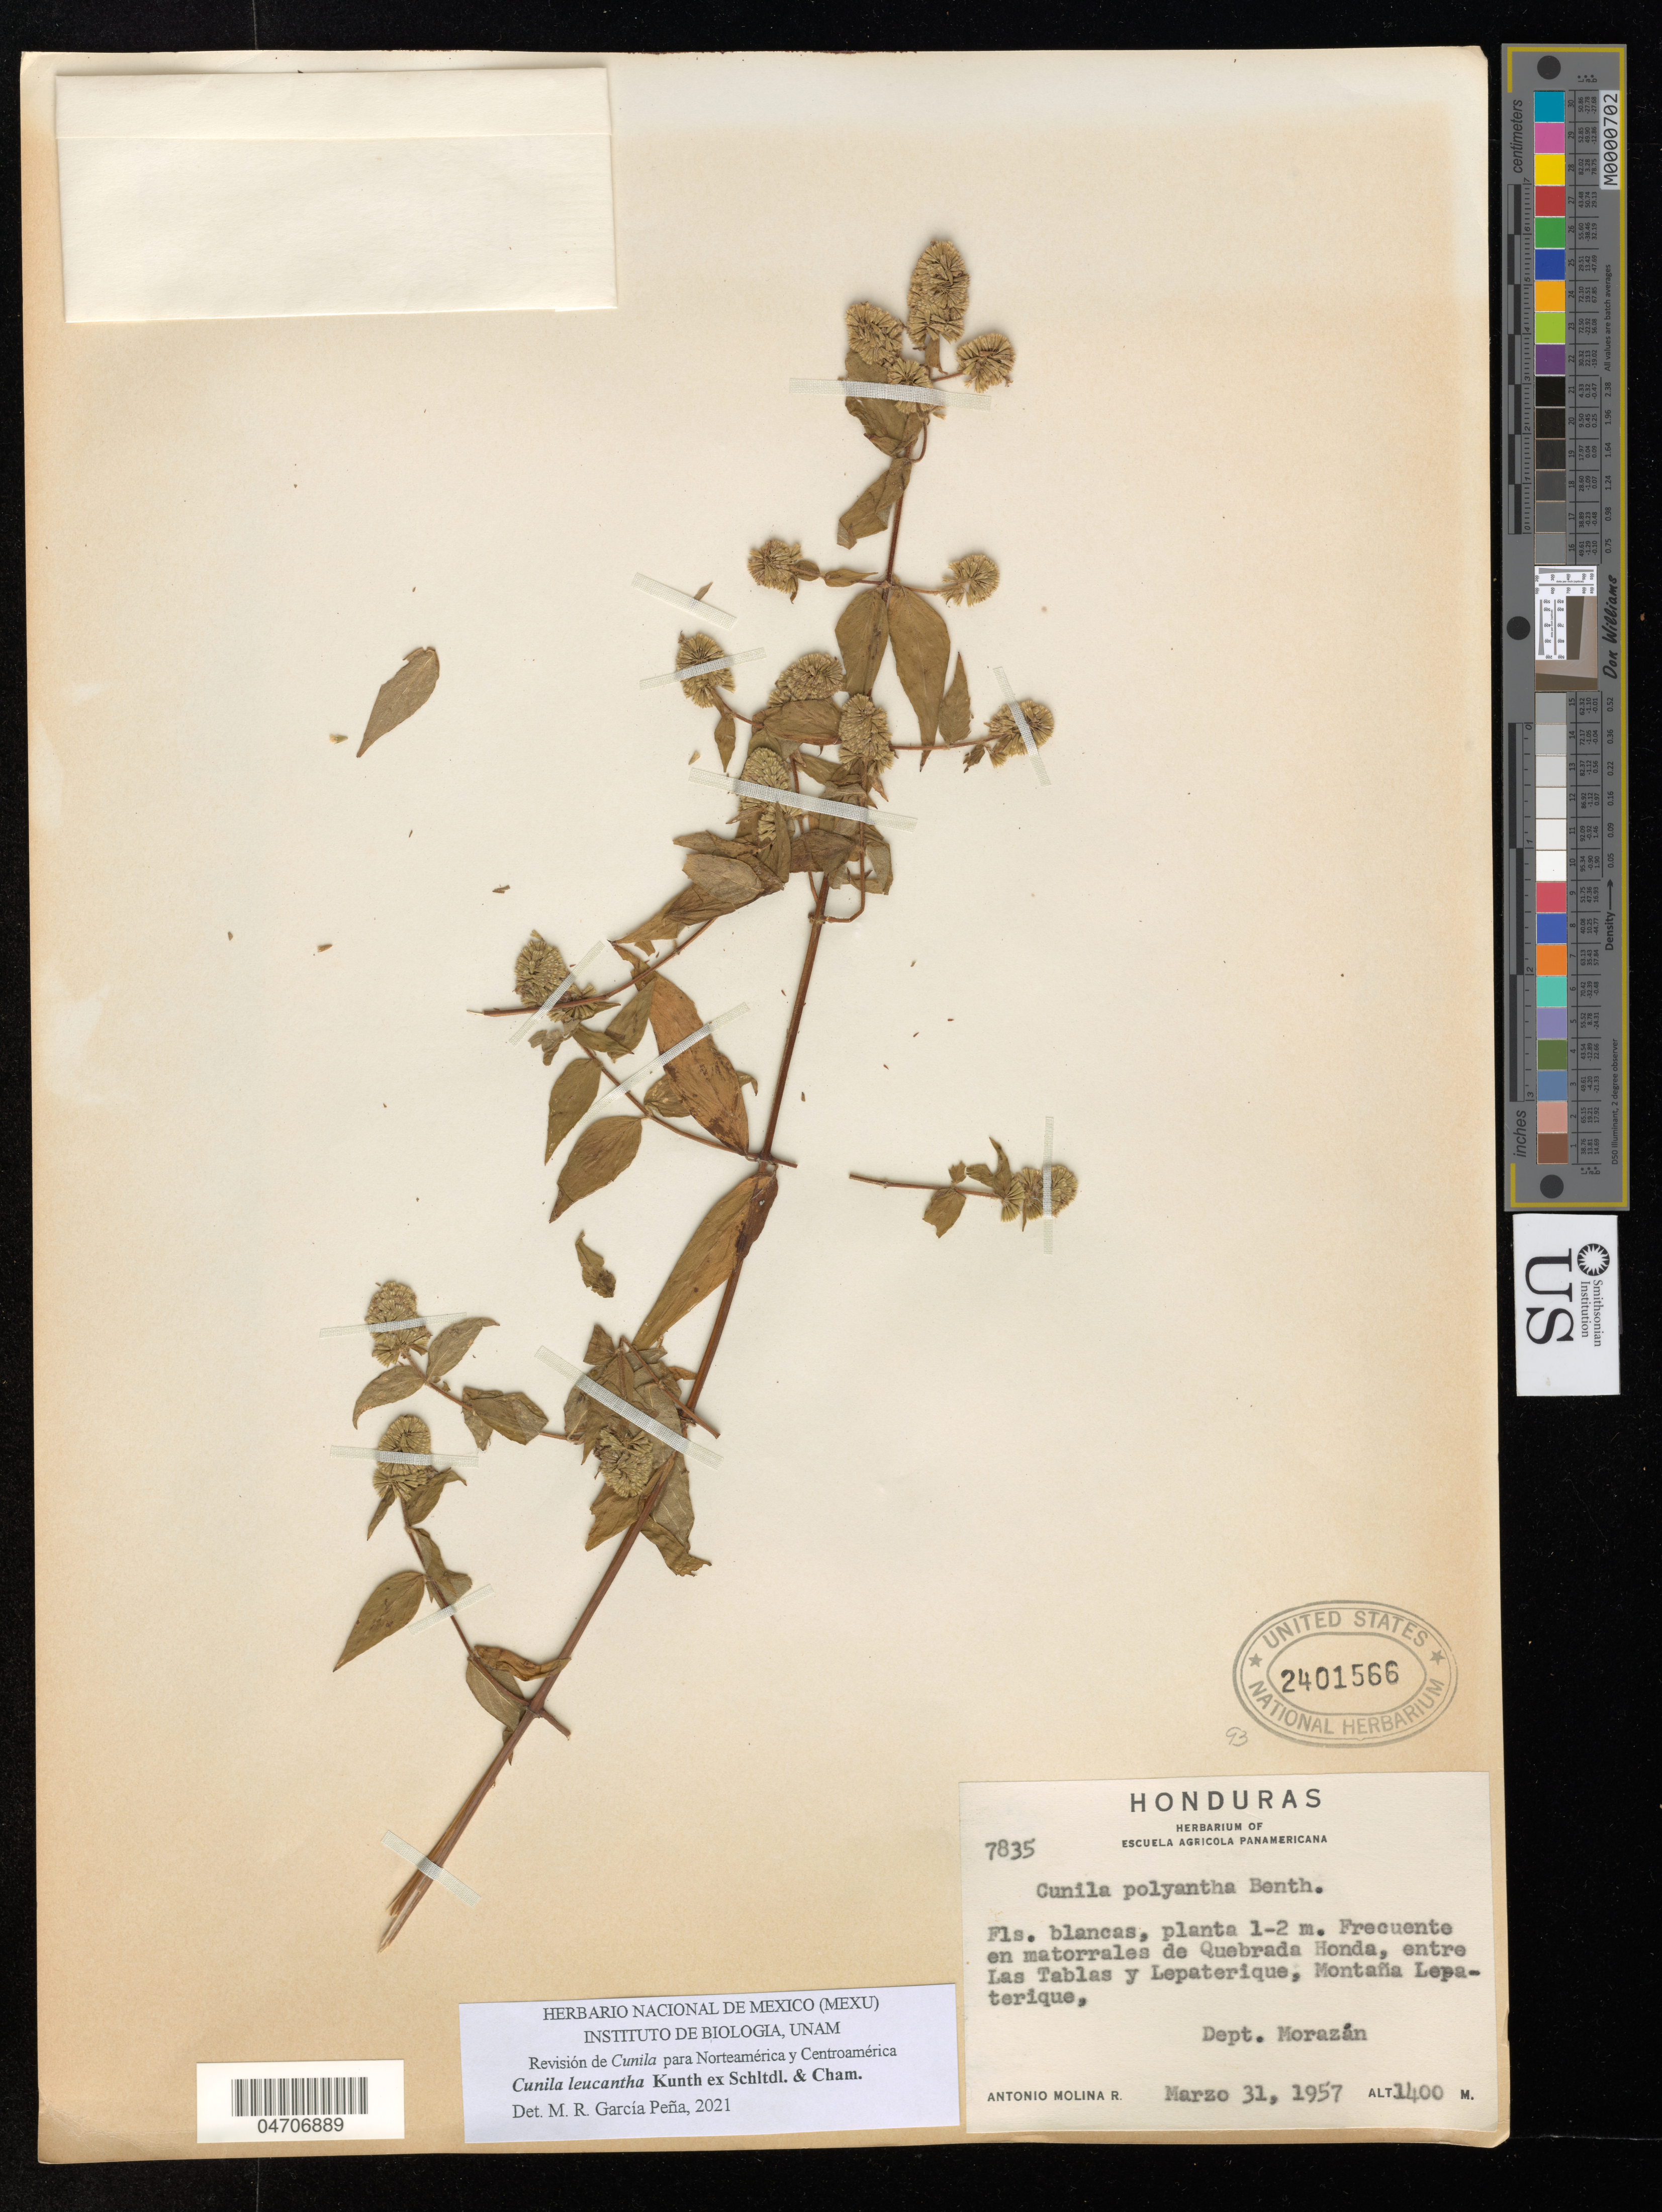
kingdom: Plantae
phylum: Tracheophyta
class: Magnoliopsida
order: Lamiales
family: Lamiaceae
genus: Cunila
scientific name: Cunila leucantha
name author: Kunth ex Schltdl. & Cham.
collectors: A. Molina R.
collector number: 7835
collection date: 1957-03-31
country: Honduras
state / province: Fco. Morazán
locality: En matorrales de Quebrada Honda, entre Las Tablas y Lepaterique, Montaña Lepaterique, Dept. Morazán.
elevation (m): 1400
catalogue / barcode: US 2401566